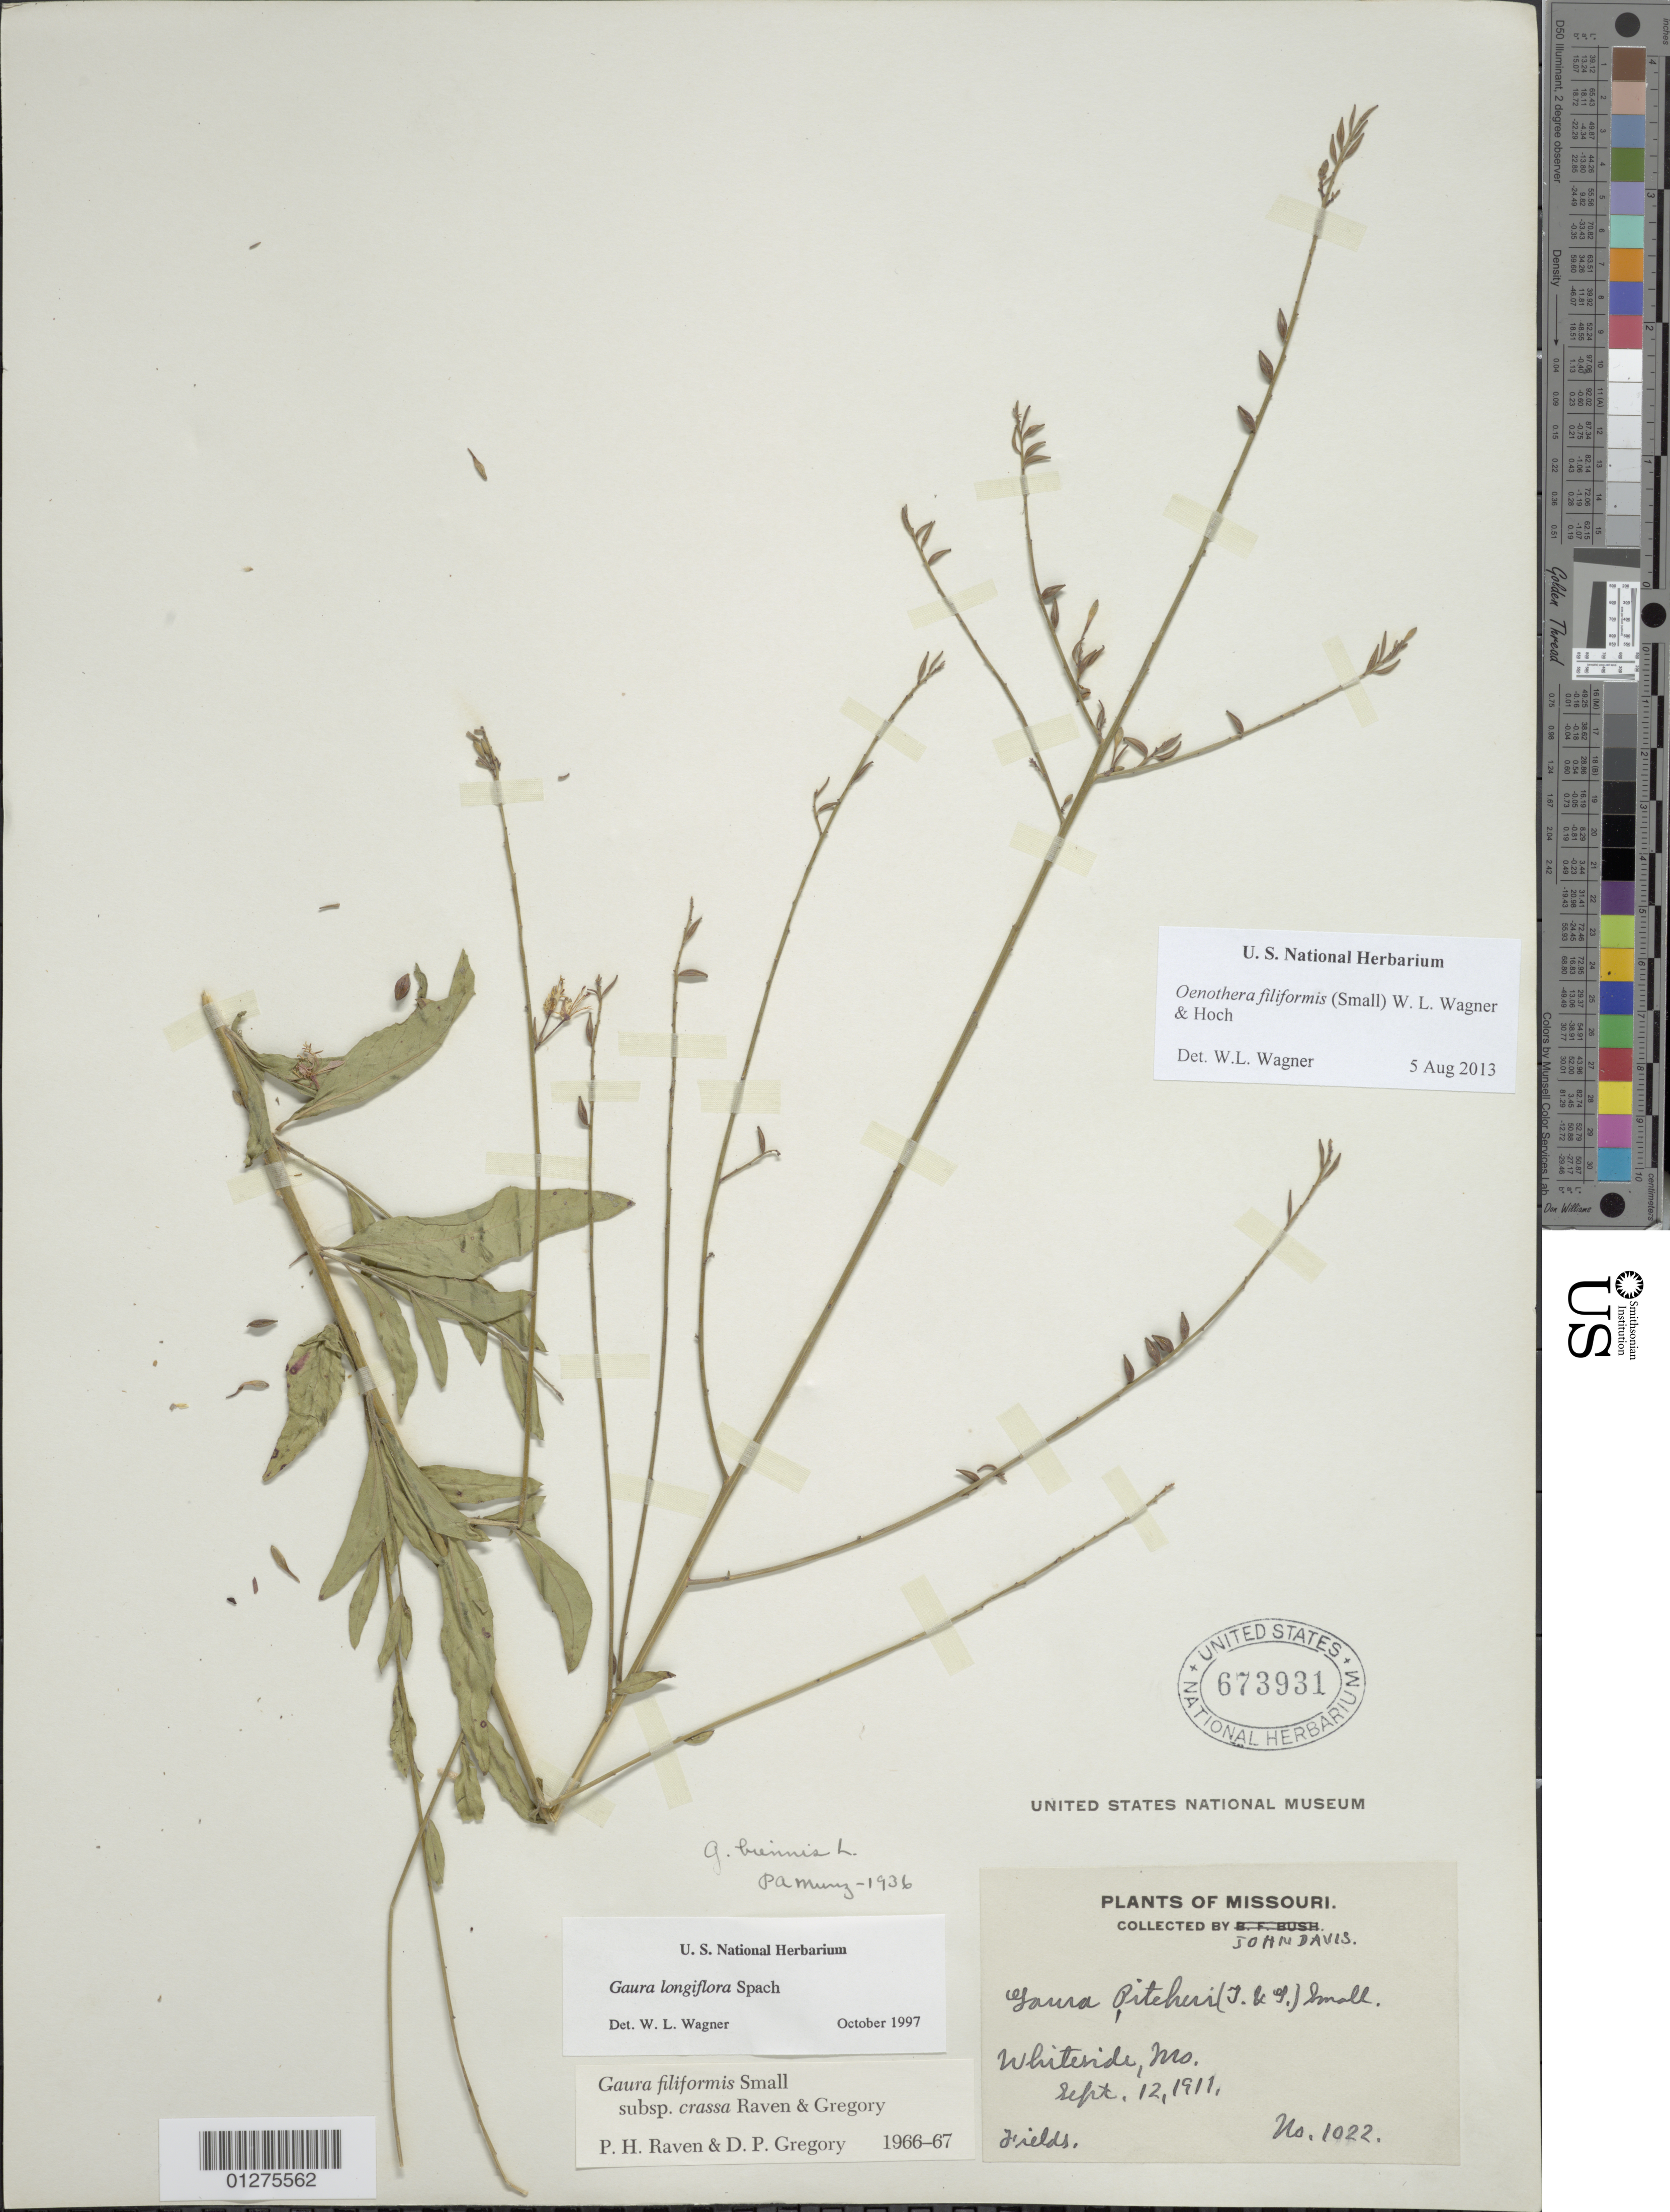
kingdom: Plantae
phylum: Tracheophyta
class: Magnoliopsida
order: Myrtales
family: Onagraceae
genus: Oenothera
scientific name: Oenothera filiformis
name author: (Small) W.L. Wagner & Hoch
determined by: Wagner, W. L., (BOT), Smithsonian Institution - National Museum of Natural History (UNITED STATES)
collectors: J. Davis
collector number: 1022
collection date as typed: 12 Sep 1911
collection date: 1911-09-12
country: United States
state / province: Missouri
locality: Whiteside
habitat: Fields.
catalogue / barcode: US 673931